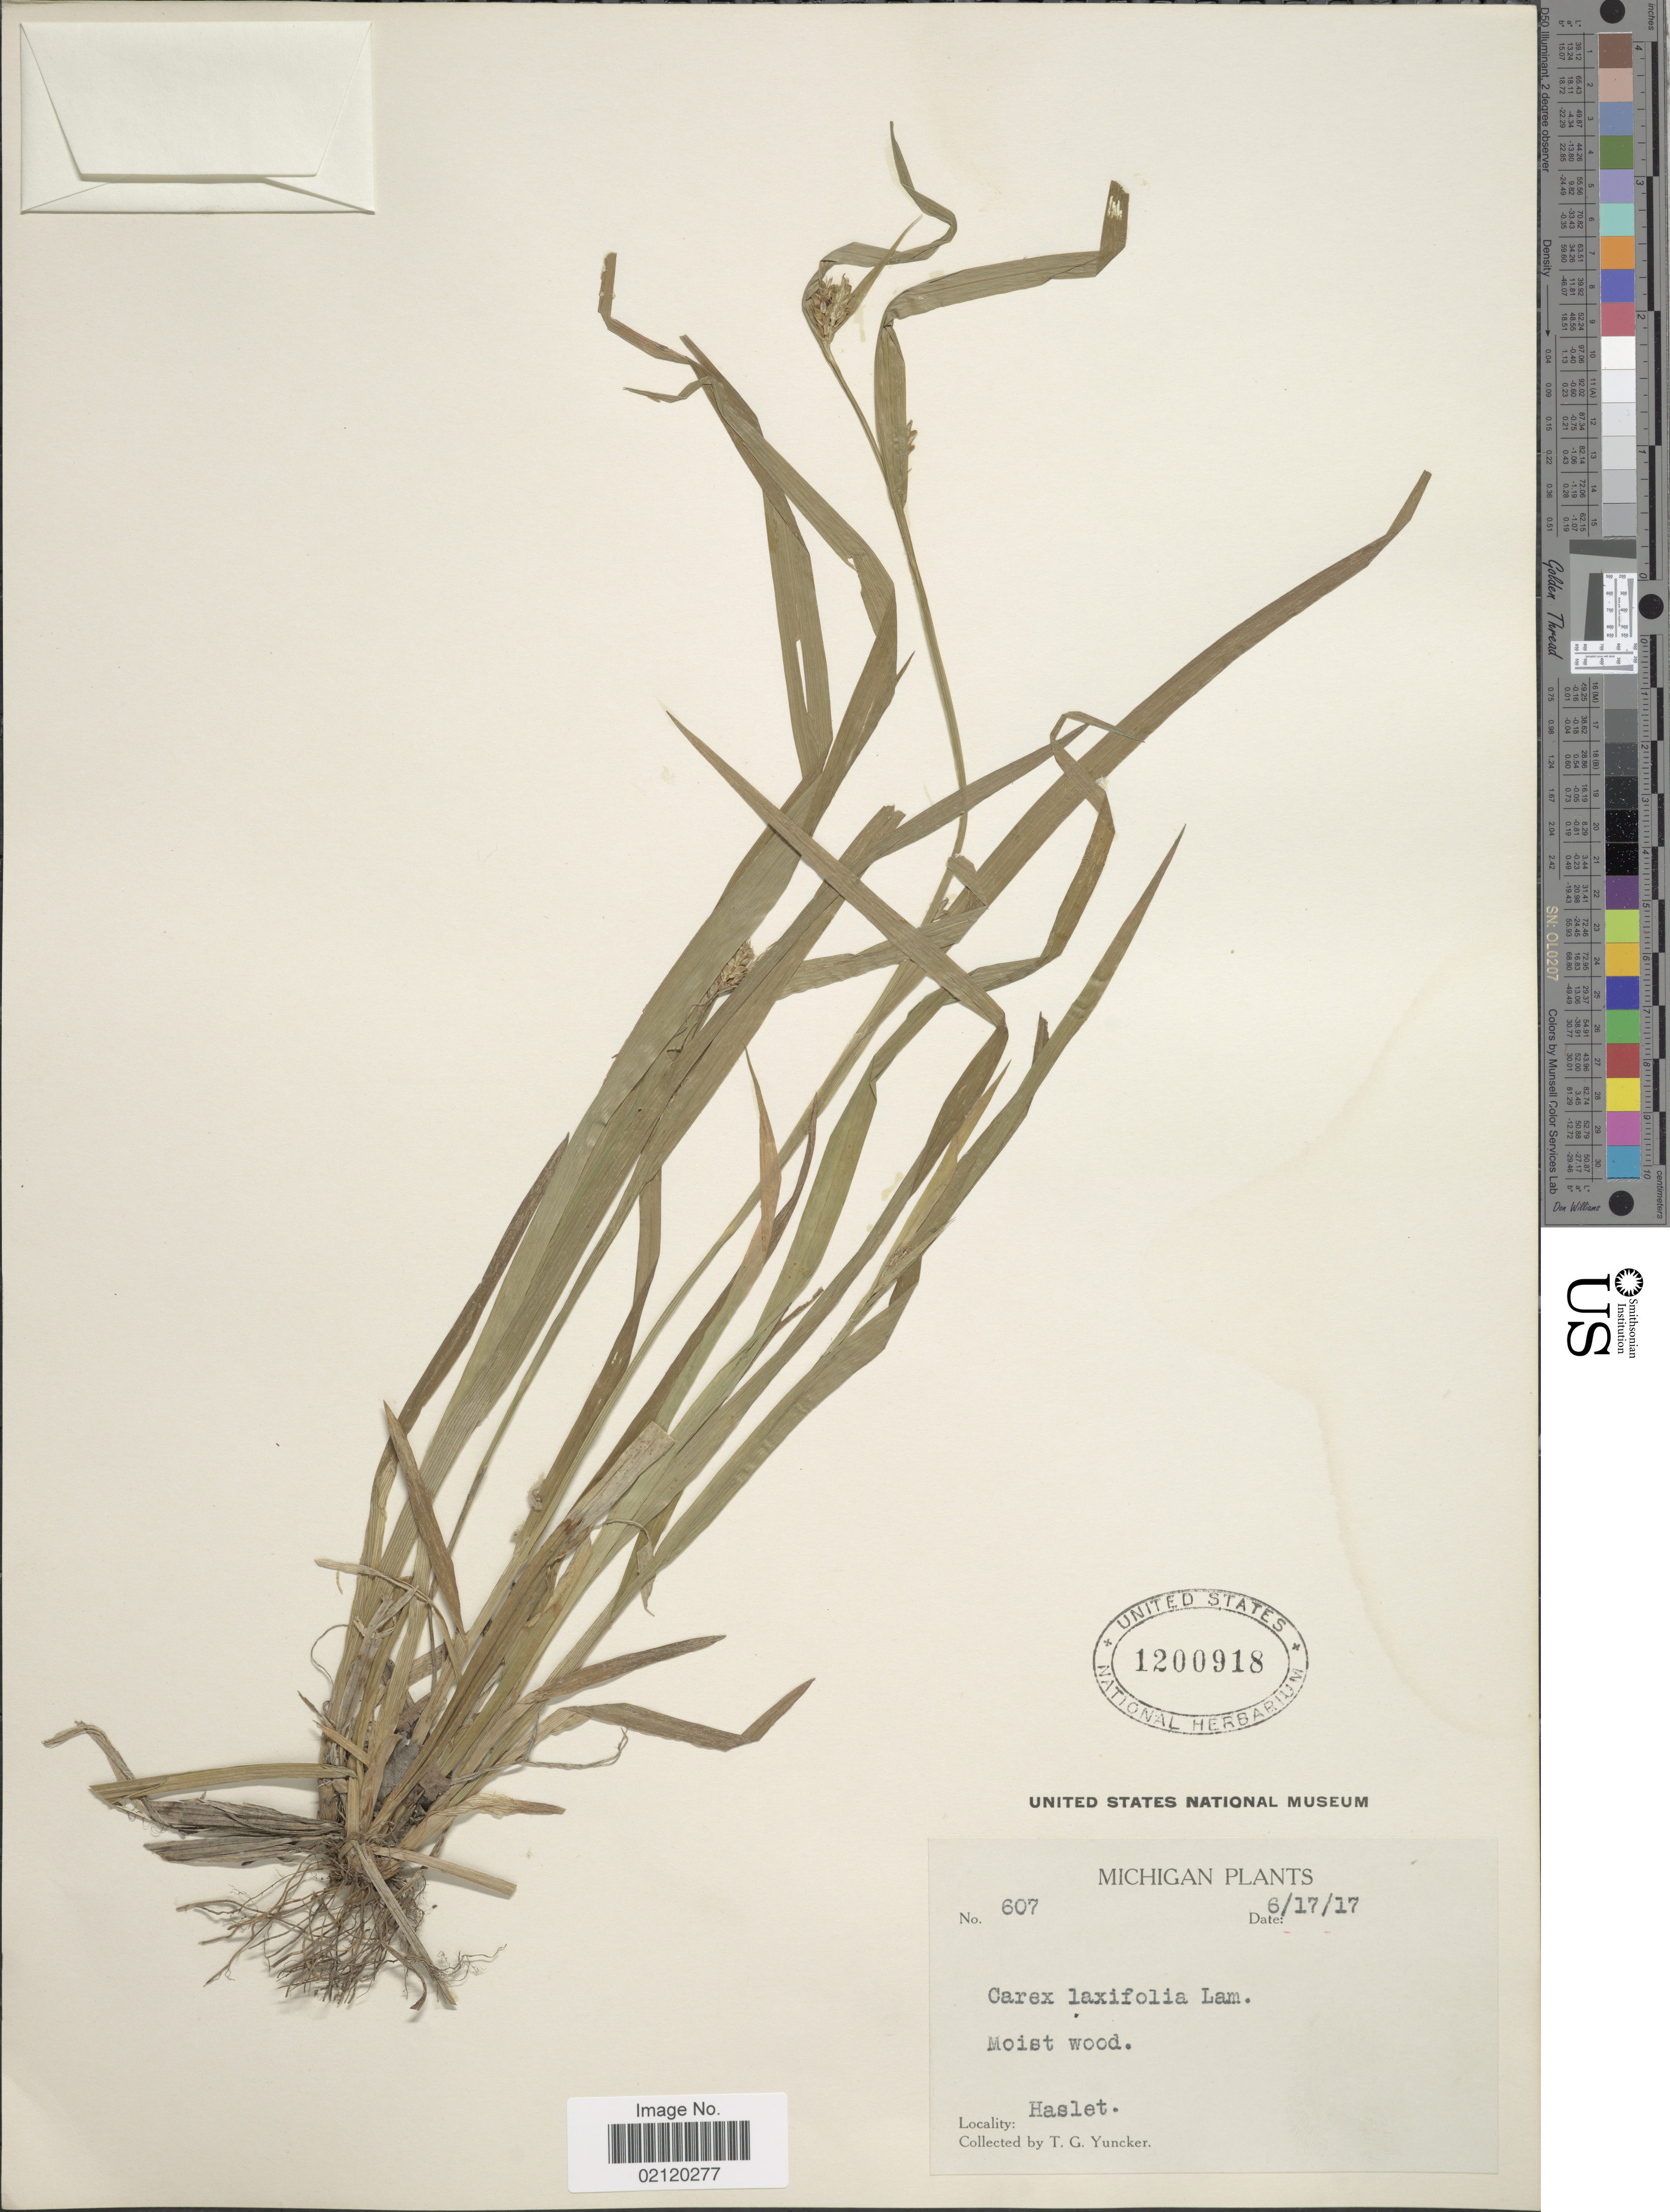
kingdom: Plantae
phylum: Tracheophyta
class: Liliopsida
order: Poales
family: Cyperaceae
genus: Carex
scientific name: Carex laxiflora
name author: Lam.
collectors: T. G. Yuncker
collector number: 607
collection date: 1917-06-17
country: United States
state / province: Michigan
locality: Haslet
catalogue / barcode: US 1200918